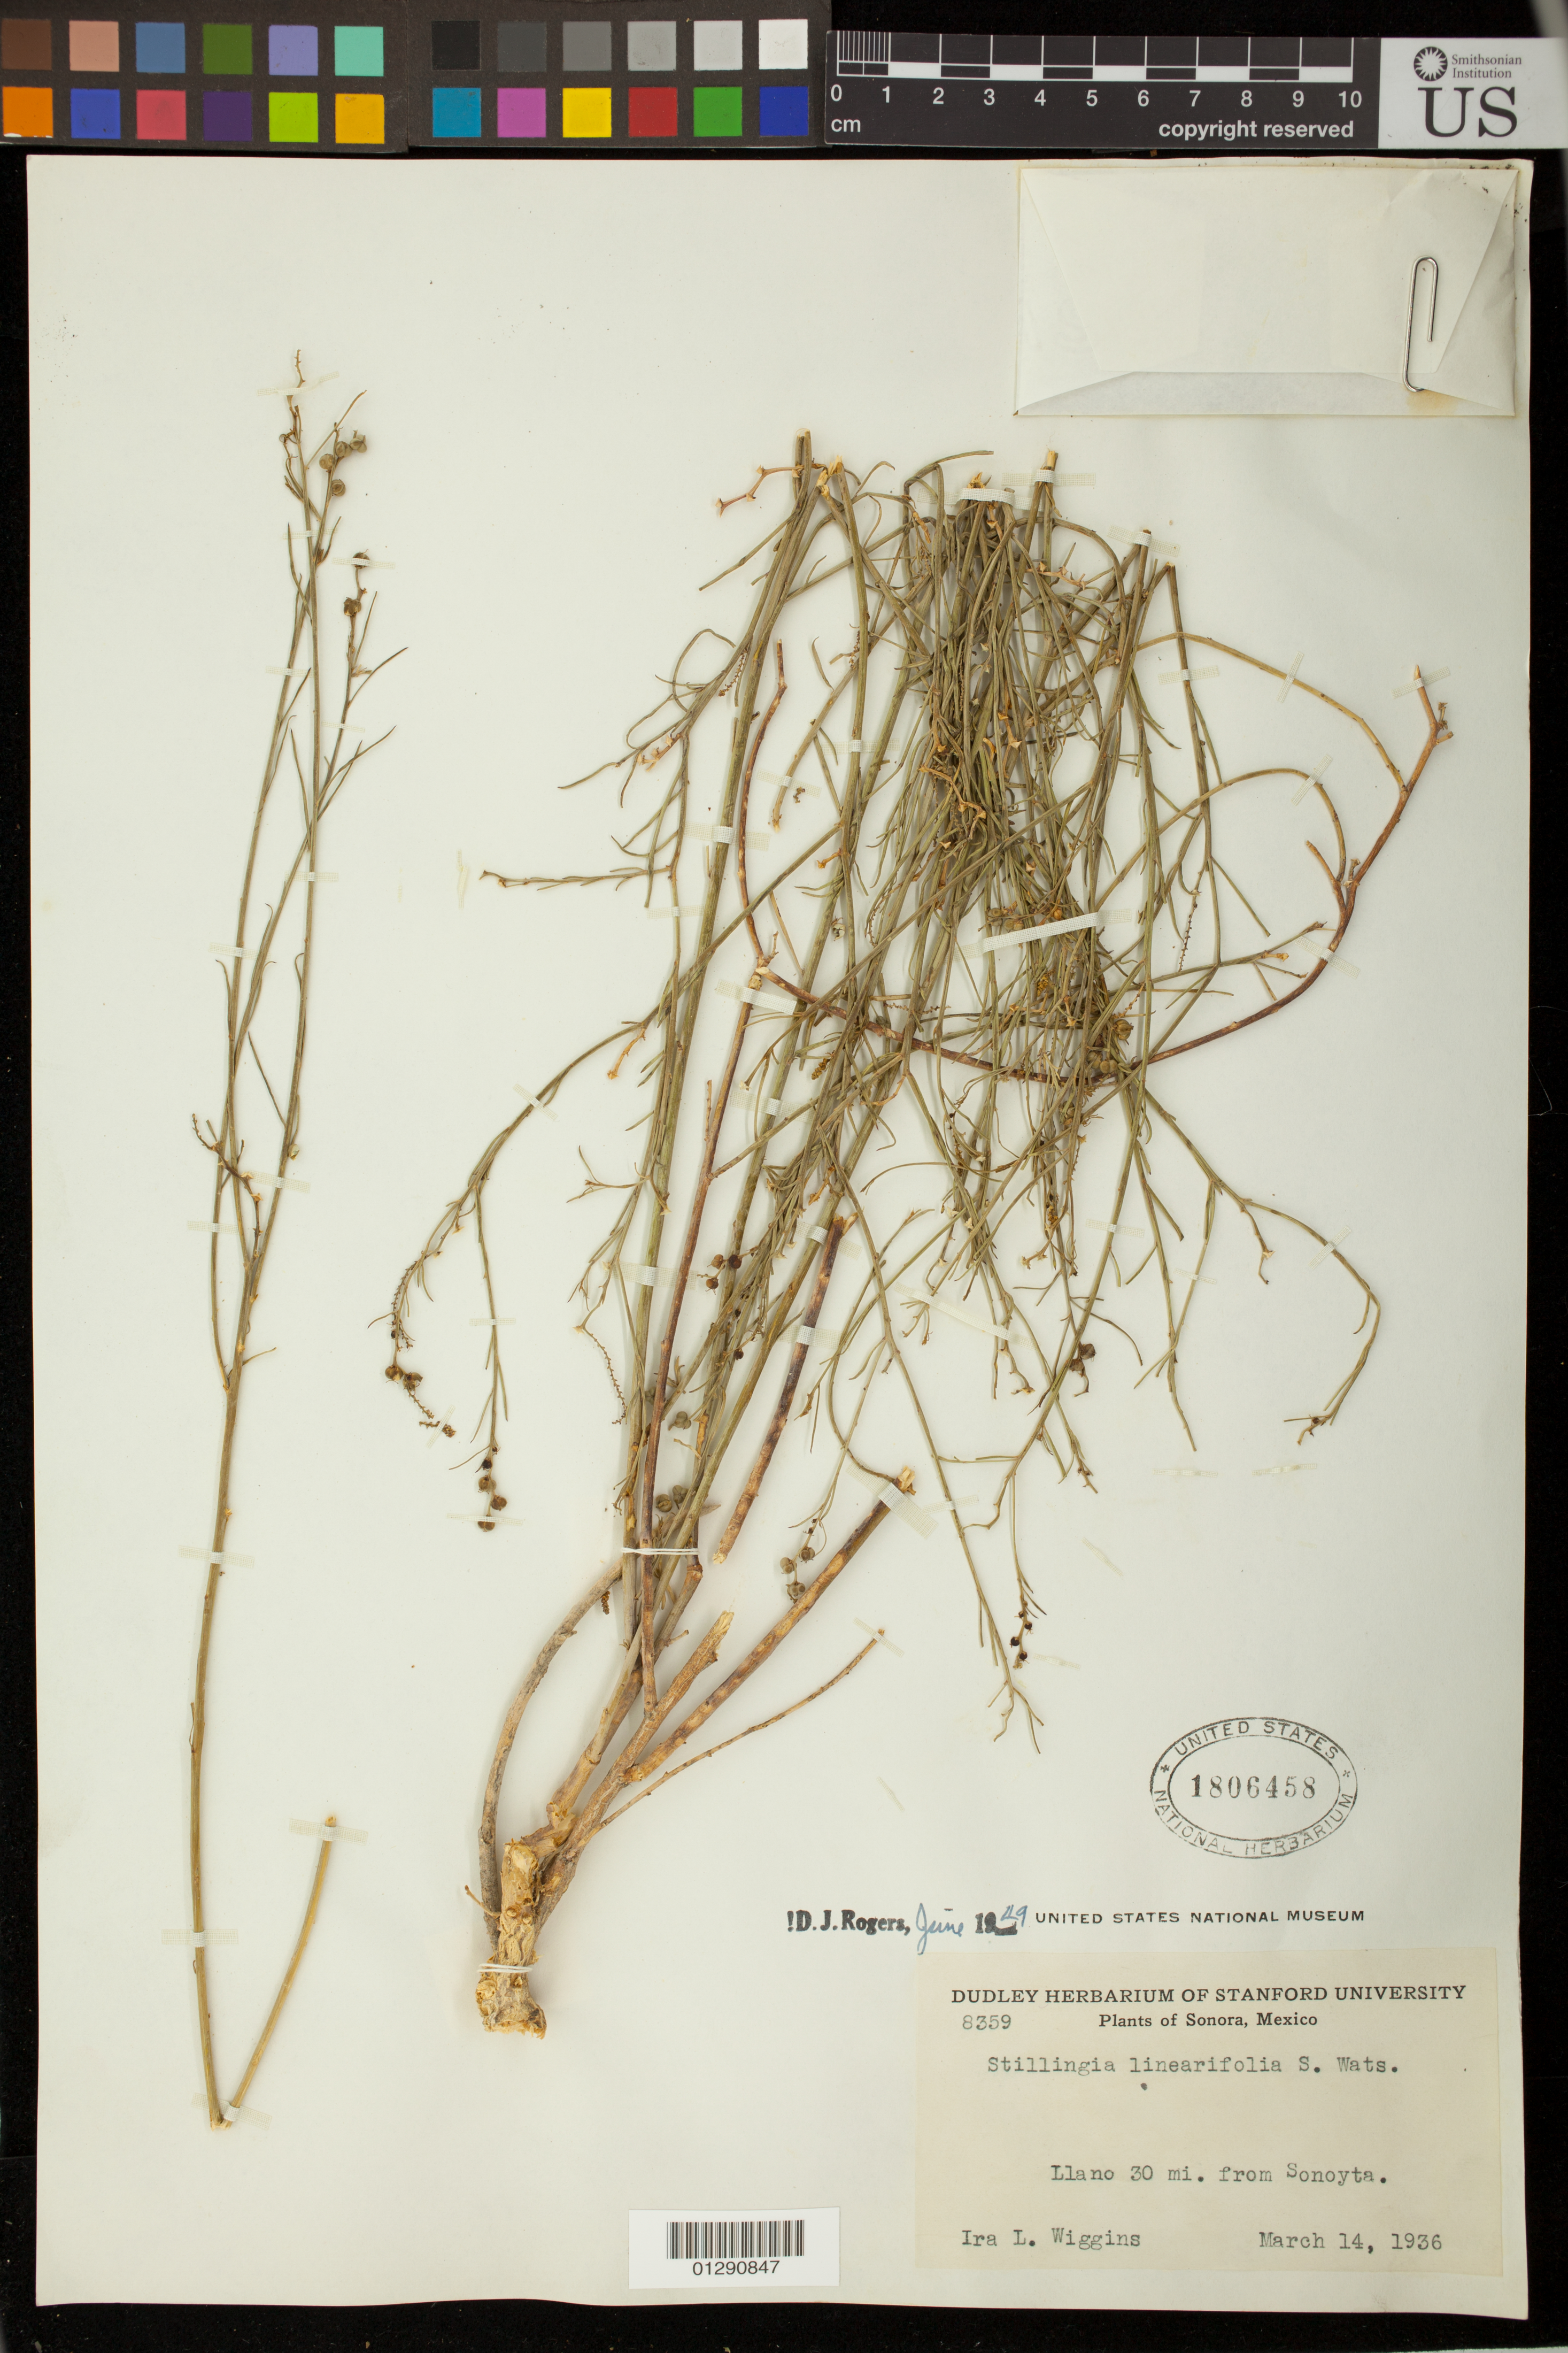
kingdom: Plantae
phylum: Tracheophyta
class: Magnoliopsida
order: Malpighiales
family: Euphorbiaceae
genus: Stillingia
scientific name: Stillingia linearifolia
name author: S. Watson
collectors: I. L. Wiggins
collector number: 8359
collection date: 1936-03-14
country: Mexico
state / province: Sonora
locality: Lava hills and adjacent slopes and flats 32 mi. SW of Sonoyta.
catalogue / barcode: US 1806458